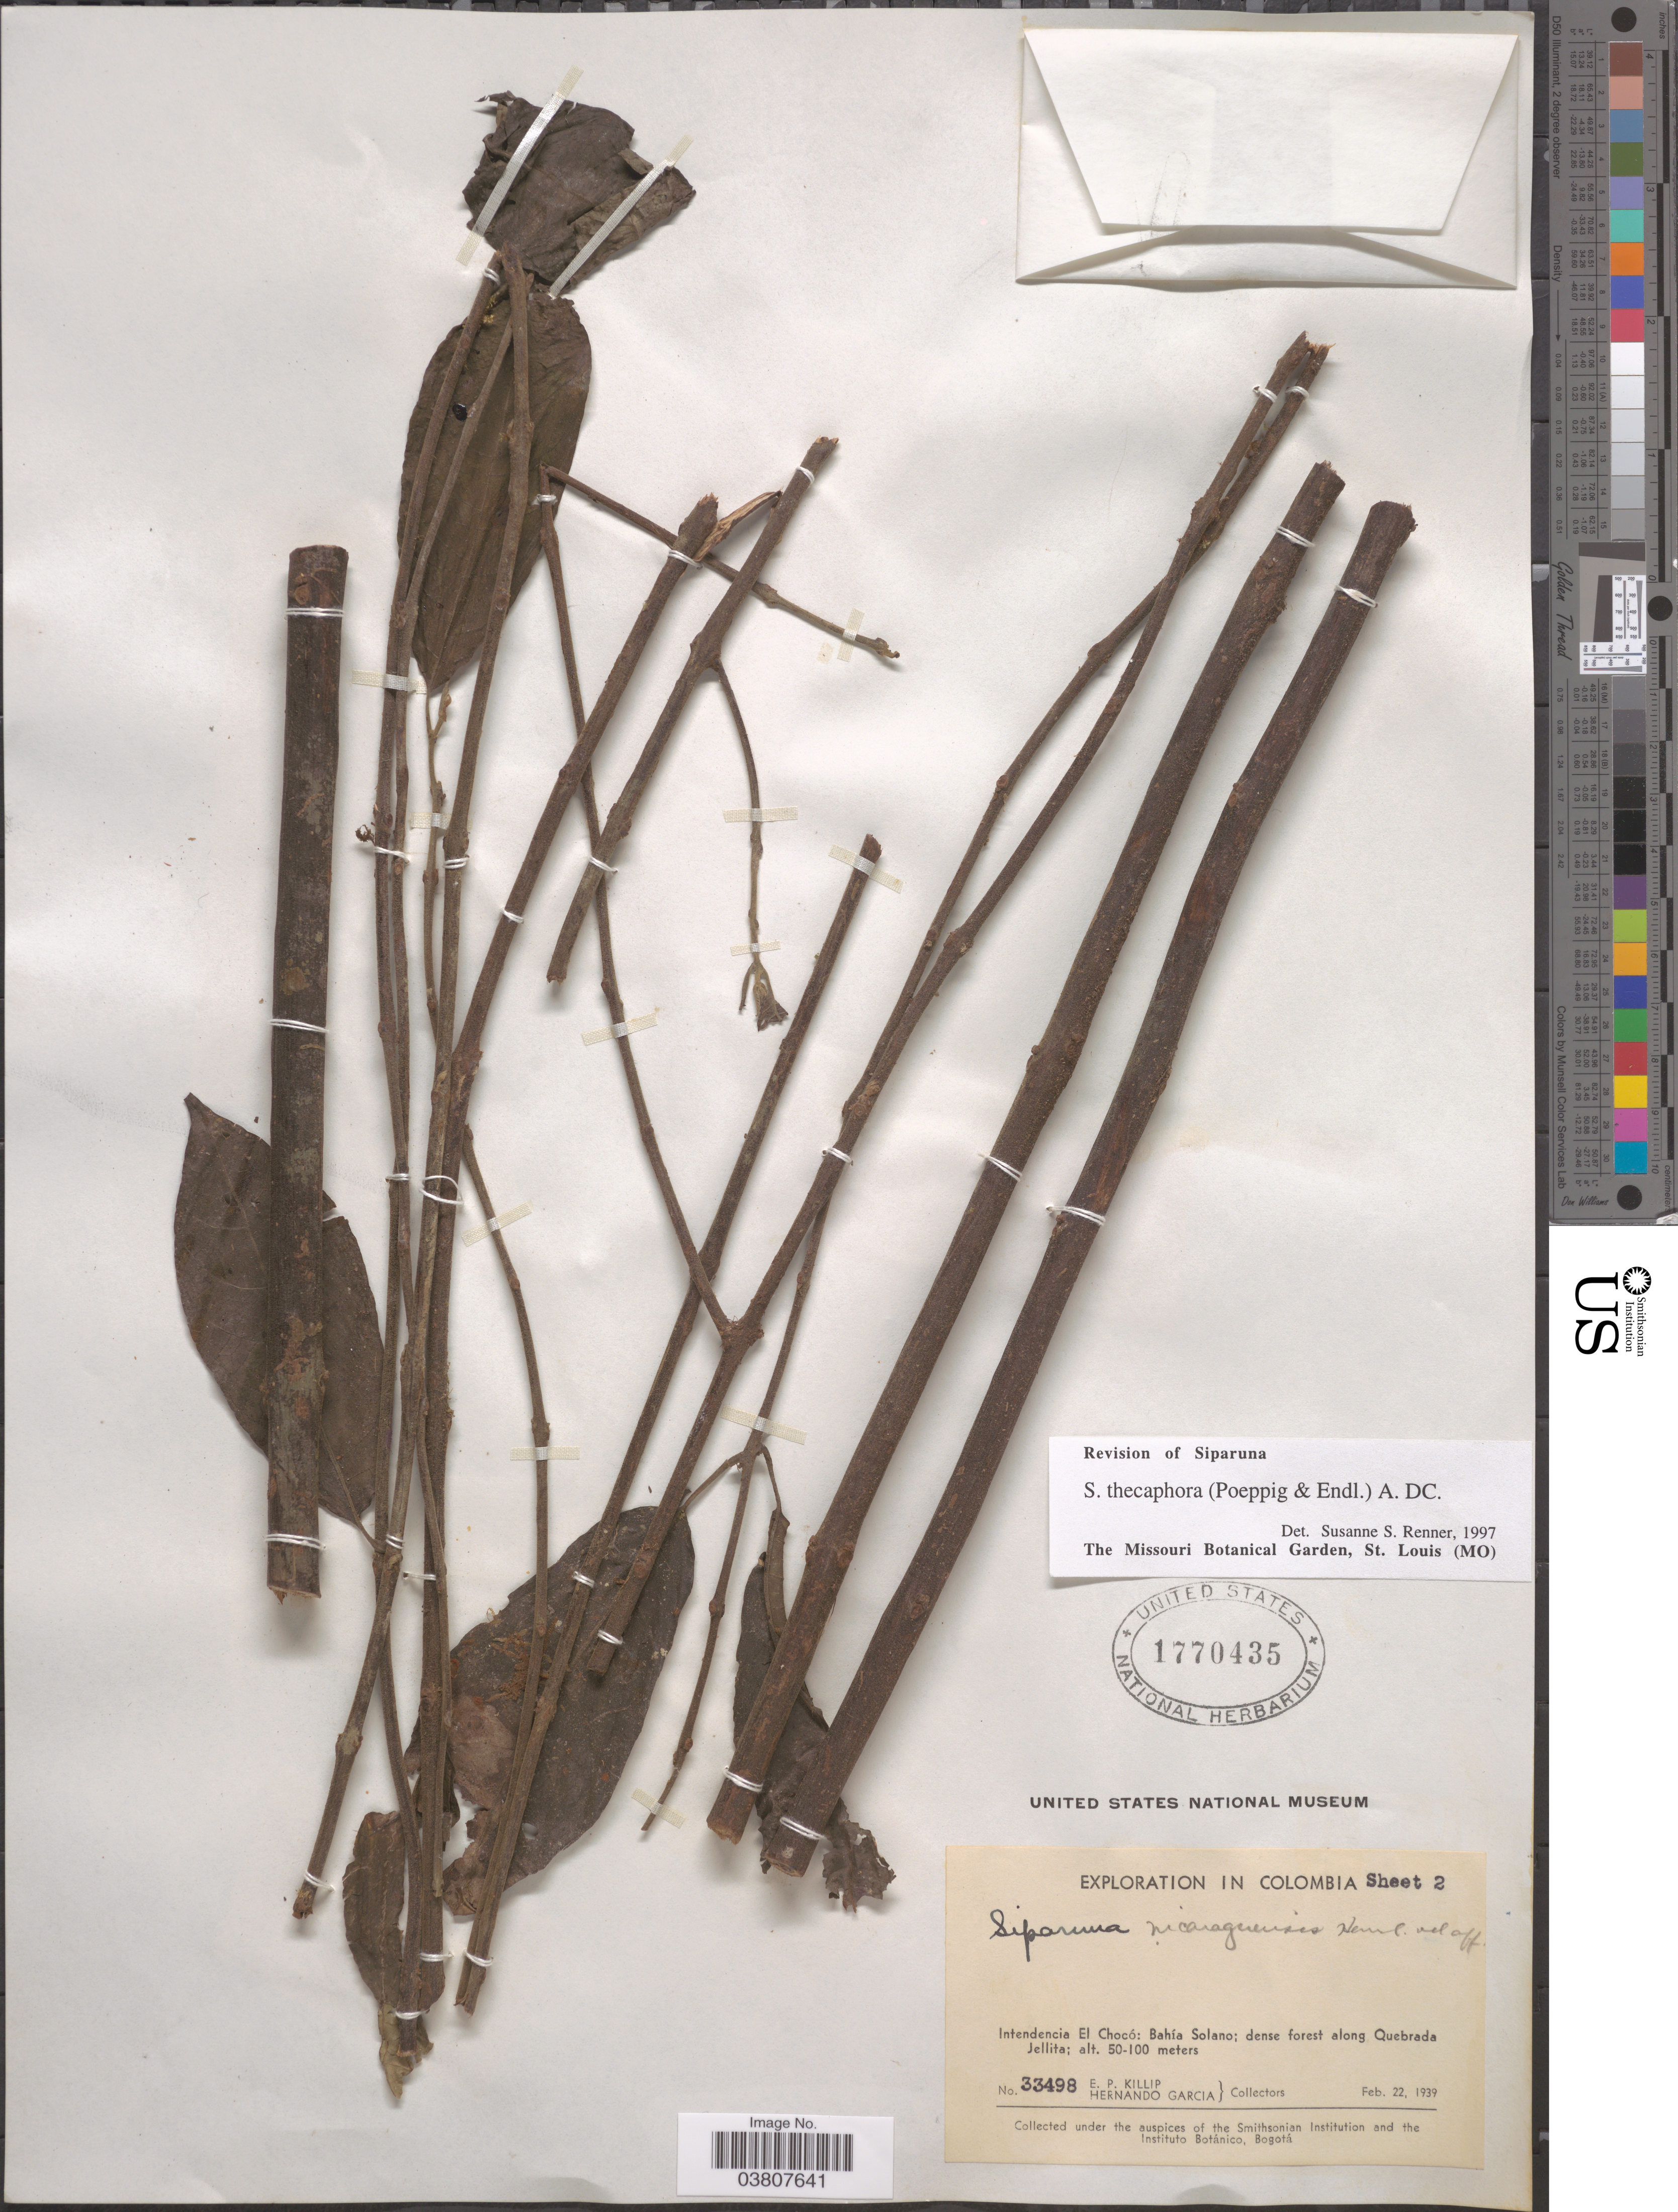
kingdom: Plantae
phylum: Tracheophyta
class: Magnoliopsida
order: Laurales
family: Siparunaceae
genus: Siparuna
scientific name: Siparuna thecaphora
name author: (Poepp. & Endl.) A. DC.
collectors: E. P. Killip & H. Garcia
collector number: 33498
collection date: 1939-02-22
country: Colombia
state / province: Chocó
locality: Intendencia El Chocó: Bahía Solano; along Quebrada Jellita.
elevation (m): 50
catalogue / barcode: US 1770435